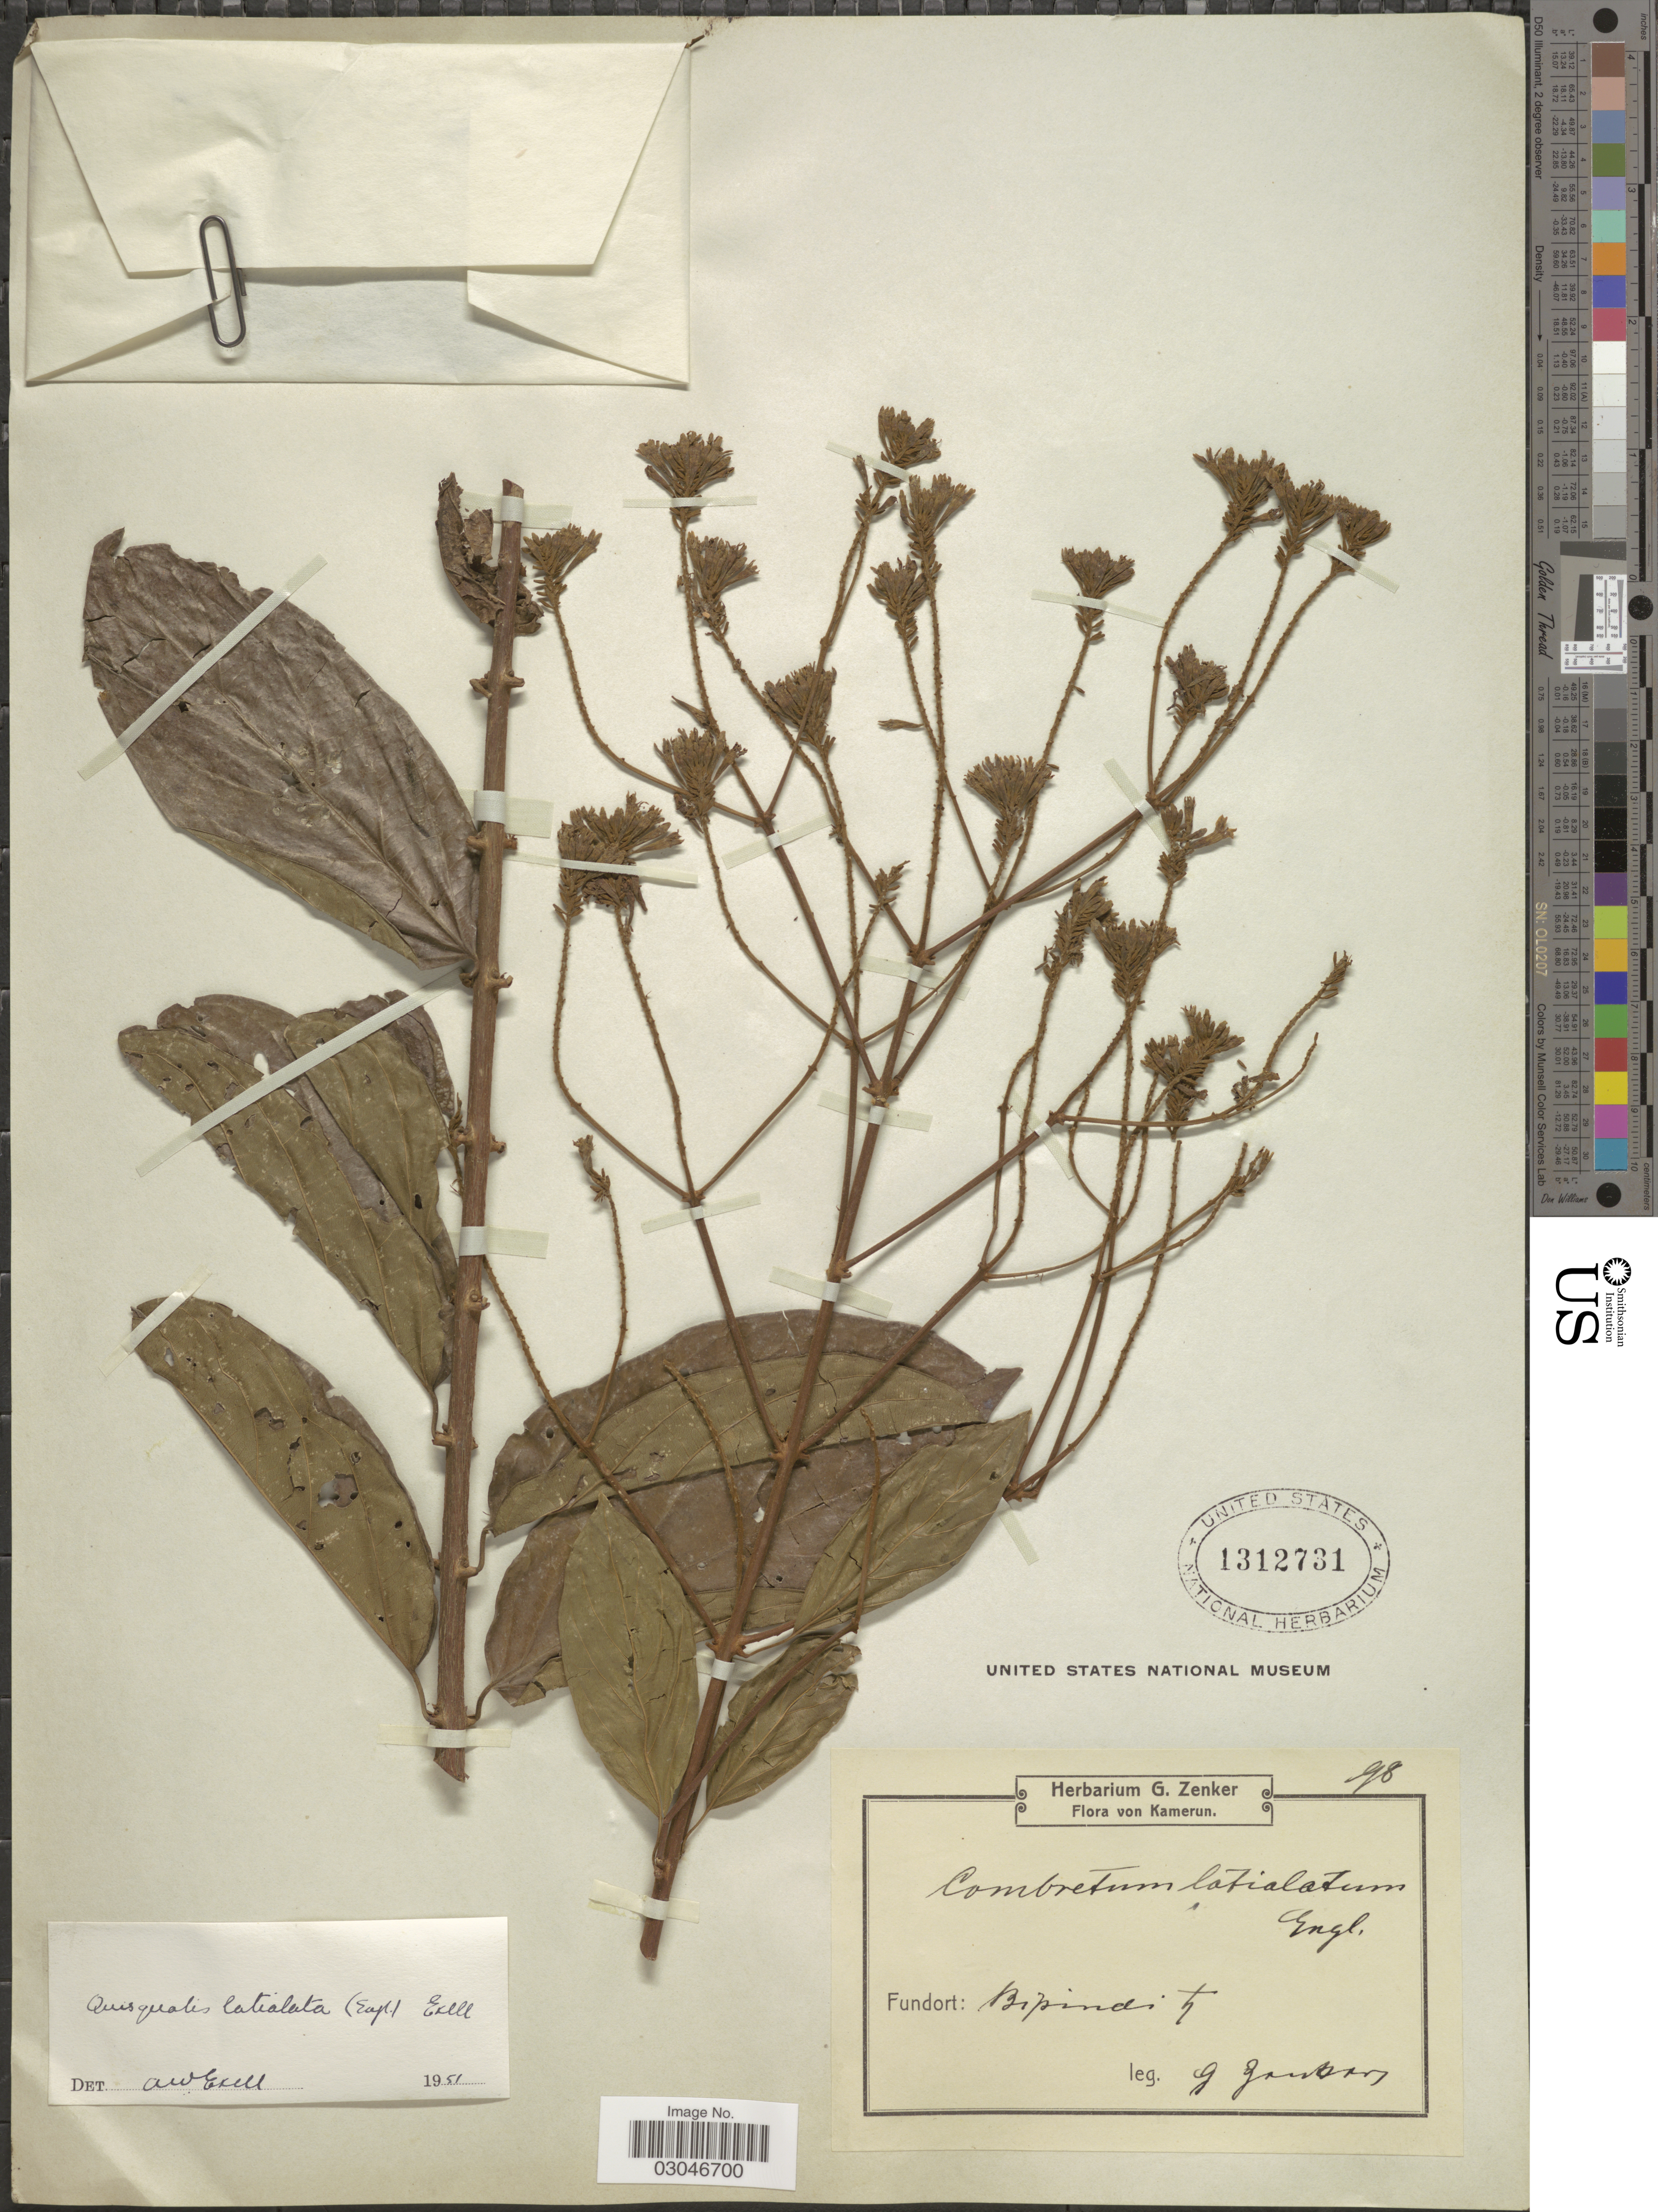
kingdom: Plantae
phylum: Tracheophyta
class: Magnoliopsida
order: Myrtales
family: Combretaceae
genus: Combretum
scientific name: Combretum latialatum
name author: Engl.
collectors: G. A. Zenker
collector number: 98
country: Cameroon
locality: Bipindi.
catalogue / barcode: US 1312731